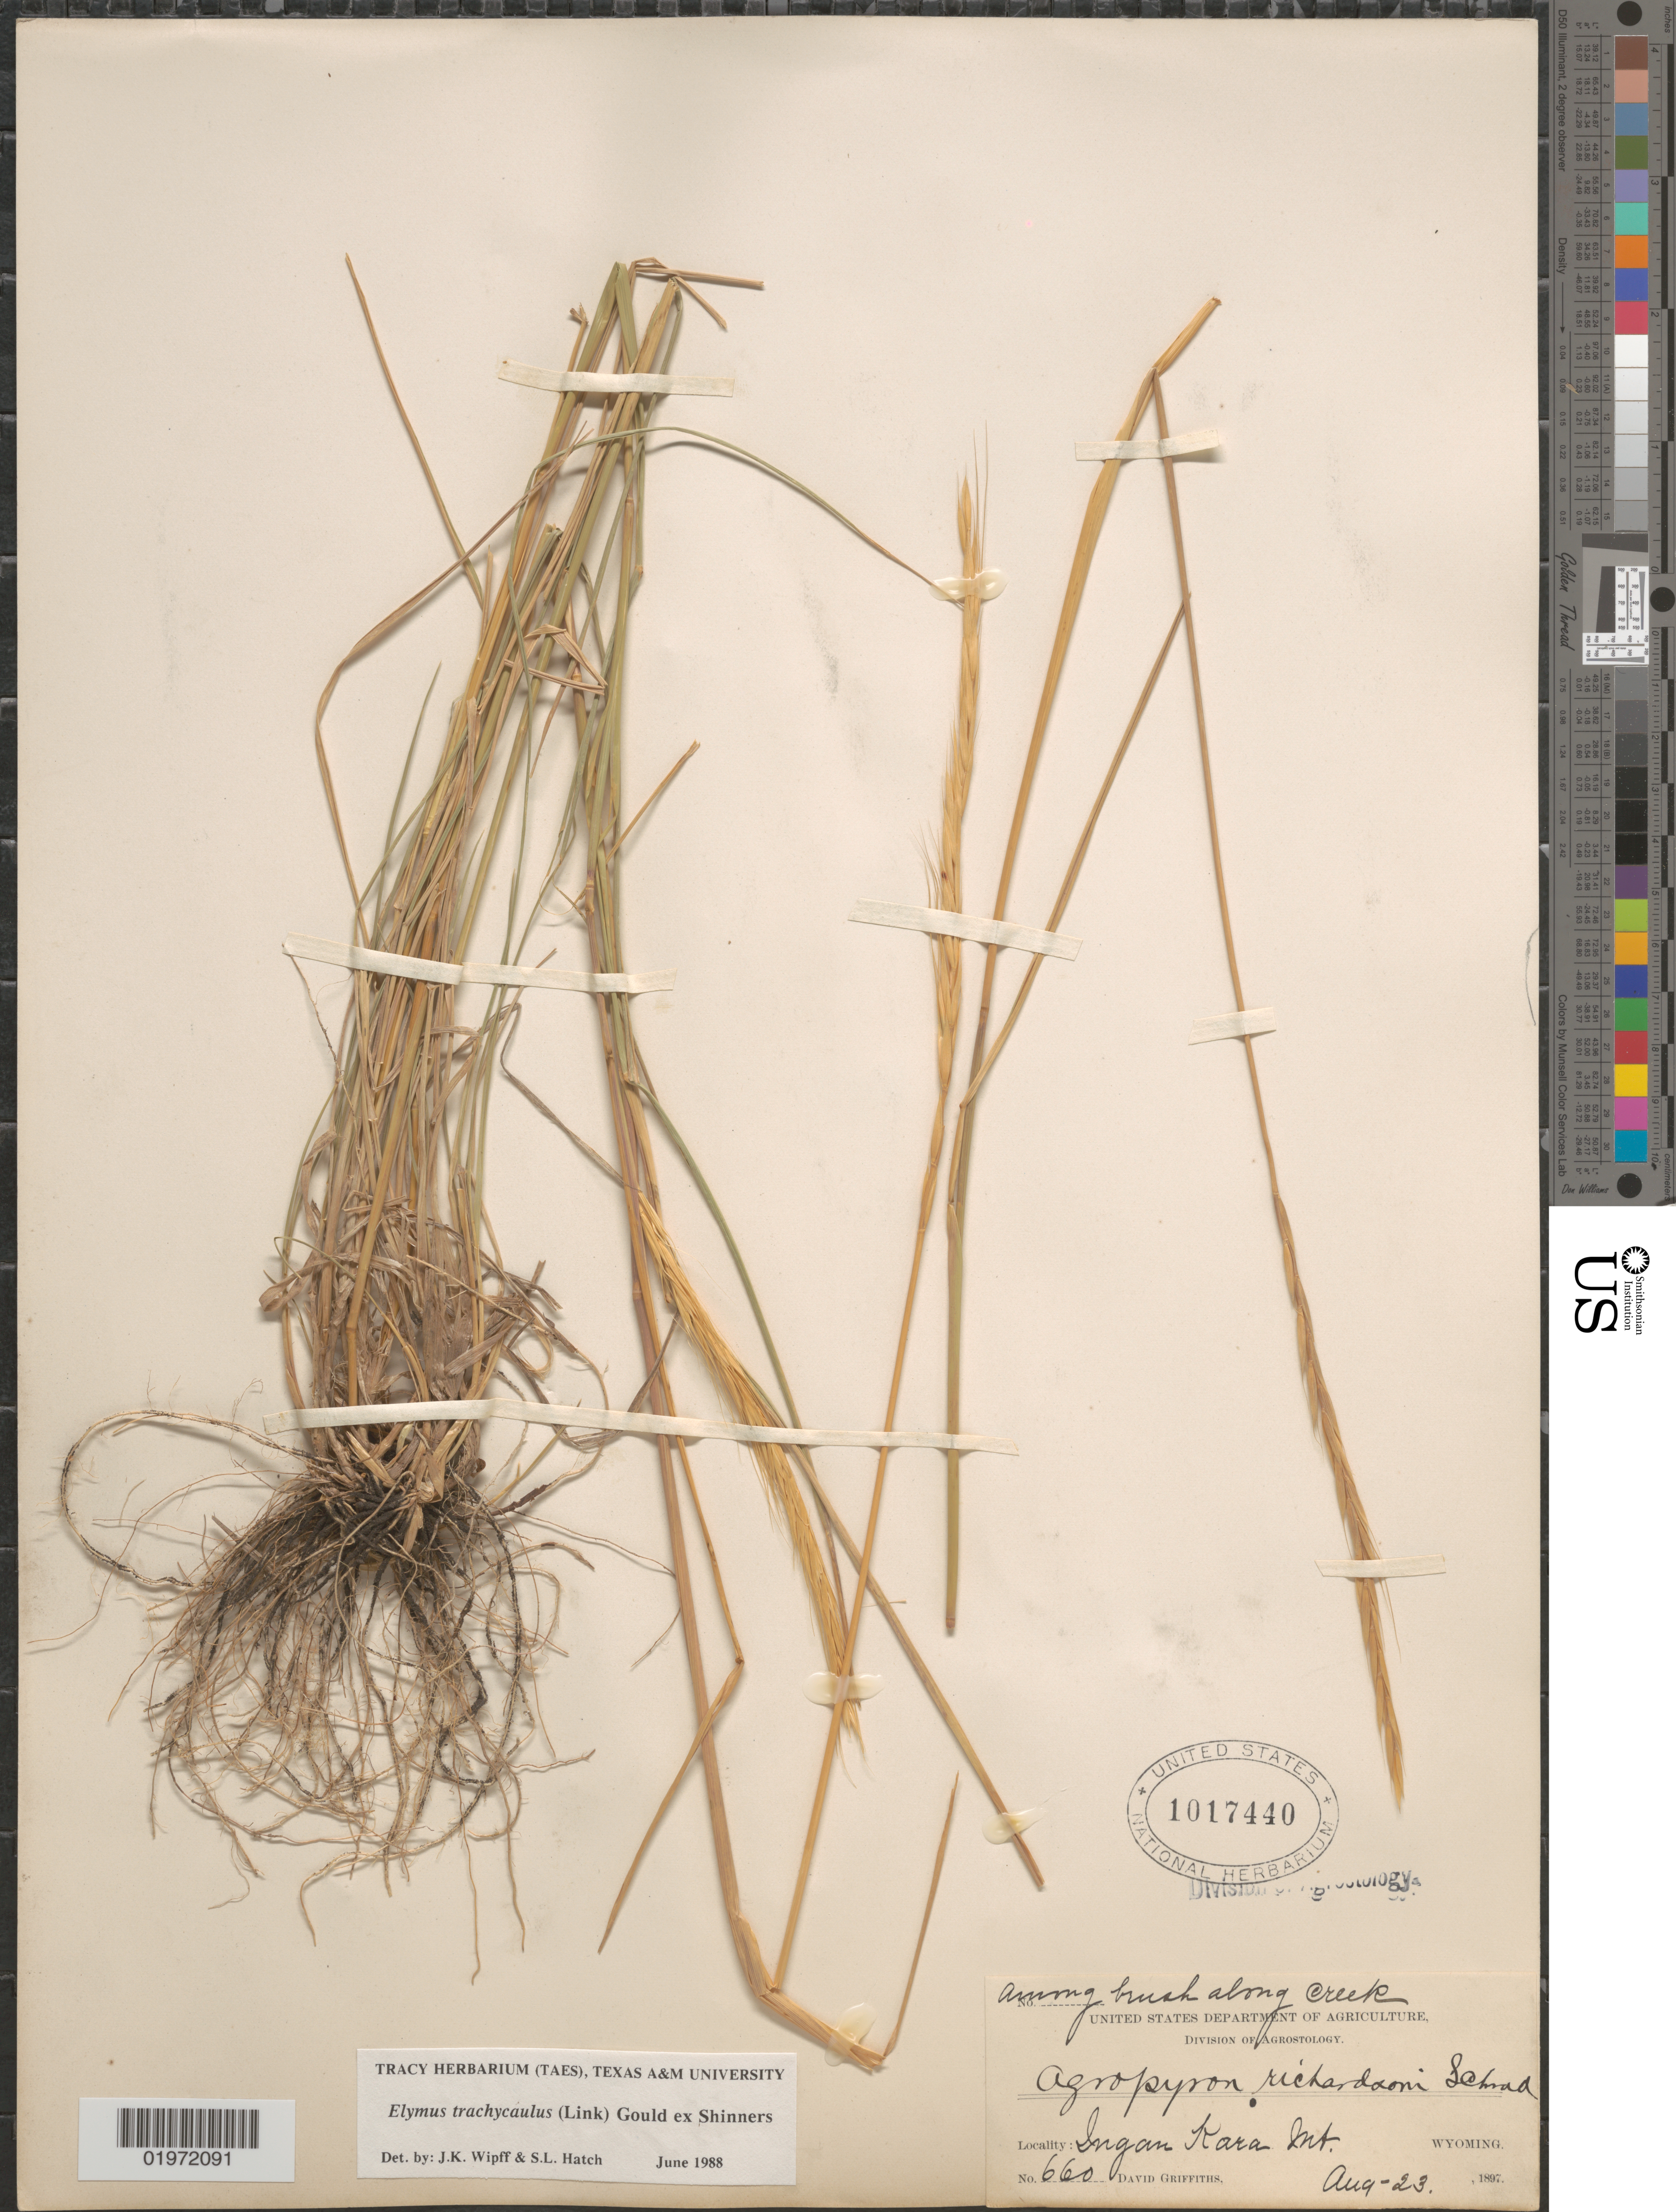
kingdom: Plantae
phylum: Tracheophyta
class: Liliopsida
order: Poales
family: Poaceae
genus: Elymus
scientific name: Elymus trachycaulus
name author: (Link) Gould ex Shinners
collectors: D. Griffiths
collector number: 660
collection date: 1897-08-23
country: United States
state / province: Wyoming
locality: Ingan Kara Mt.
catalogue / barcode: US 1017440